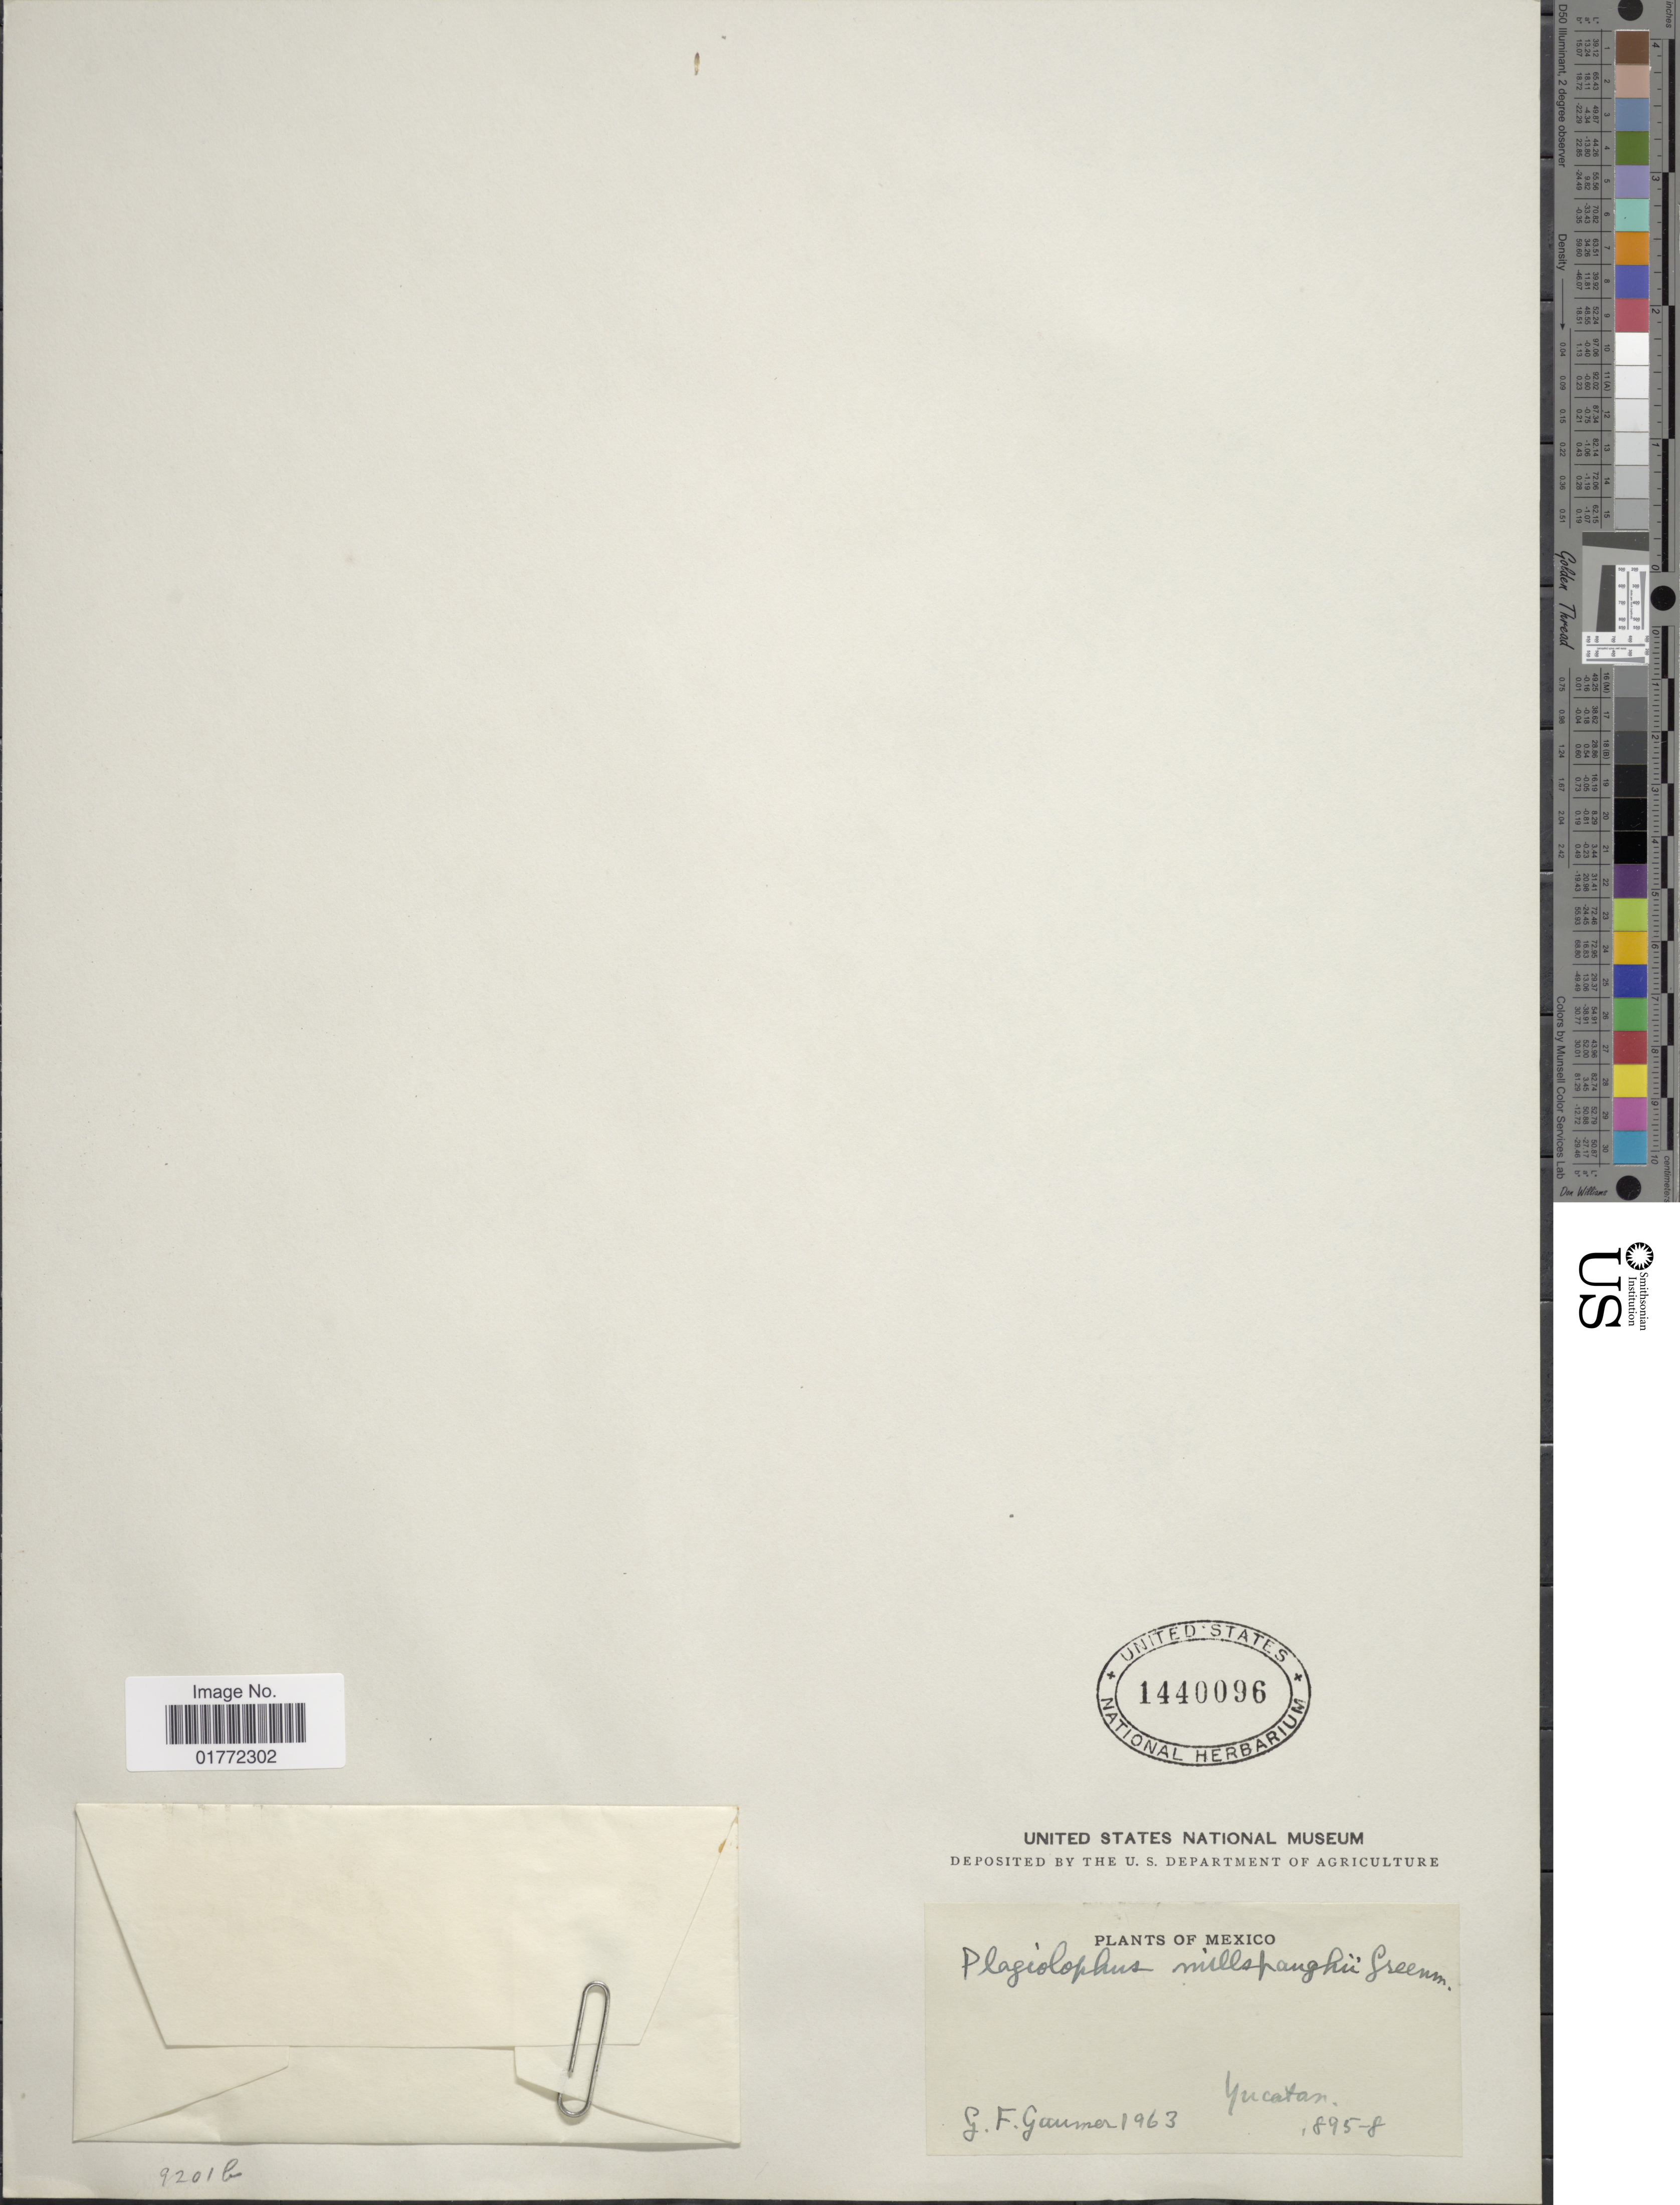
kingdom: Plantae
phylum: Tracheophyta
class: Magnoliopsida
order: Asterales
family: Asteraceae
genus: Plagiolophus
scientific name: Plagiolophus millspaughii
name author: Greenm.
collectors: G. F. Gaumer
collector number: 1963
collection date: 1895/1898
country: Mexico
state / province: Yucatán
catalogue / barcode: US 1440096